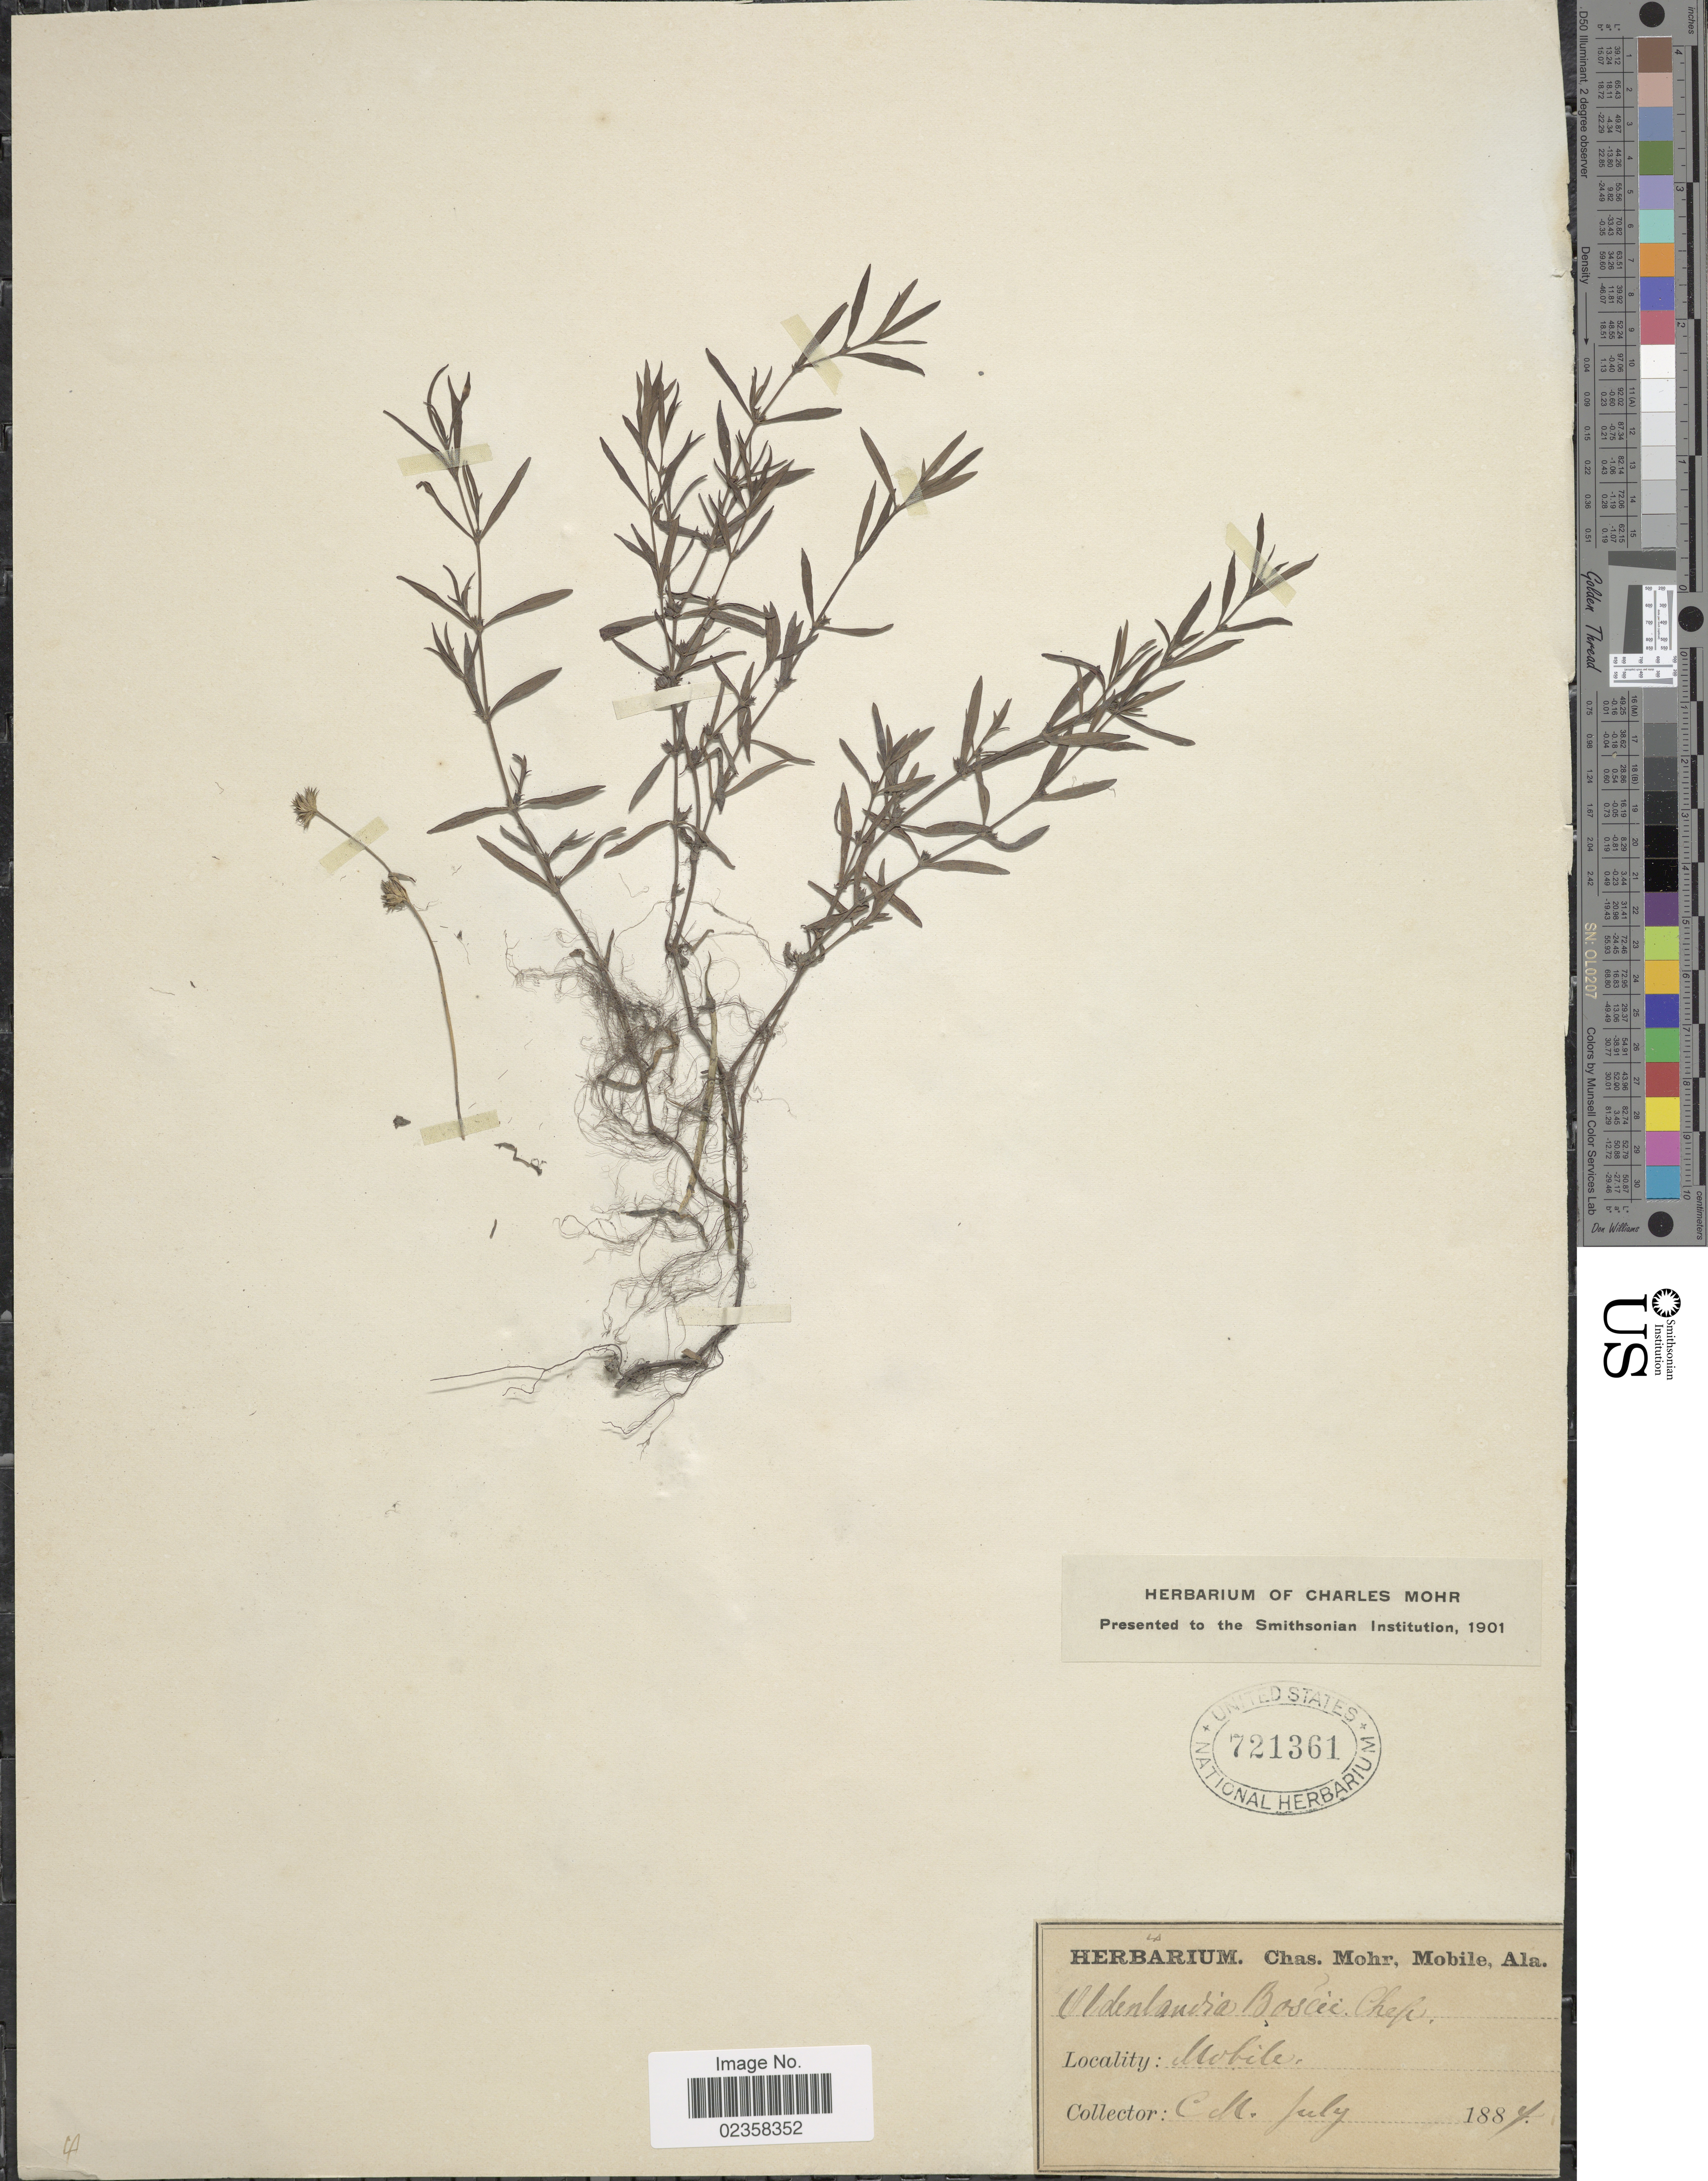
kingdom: Plantae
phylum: Tracheophyta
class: Magnoliopsida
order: Gentianales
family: Rubiaceae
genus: Oldenlandia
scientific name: Oldenlandia boscii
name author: (DC.) Chapm.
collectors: C. T. Mohr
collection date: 1884-07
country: United States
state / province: Alabama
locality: Mobile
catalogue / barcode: US 721361